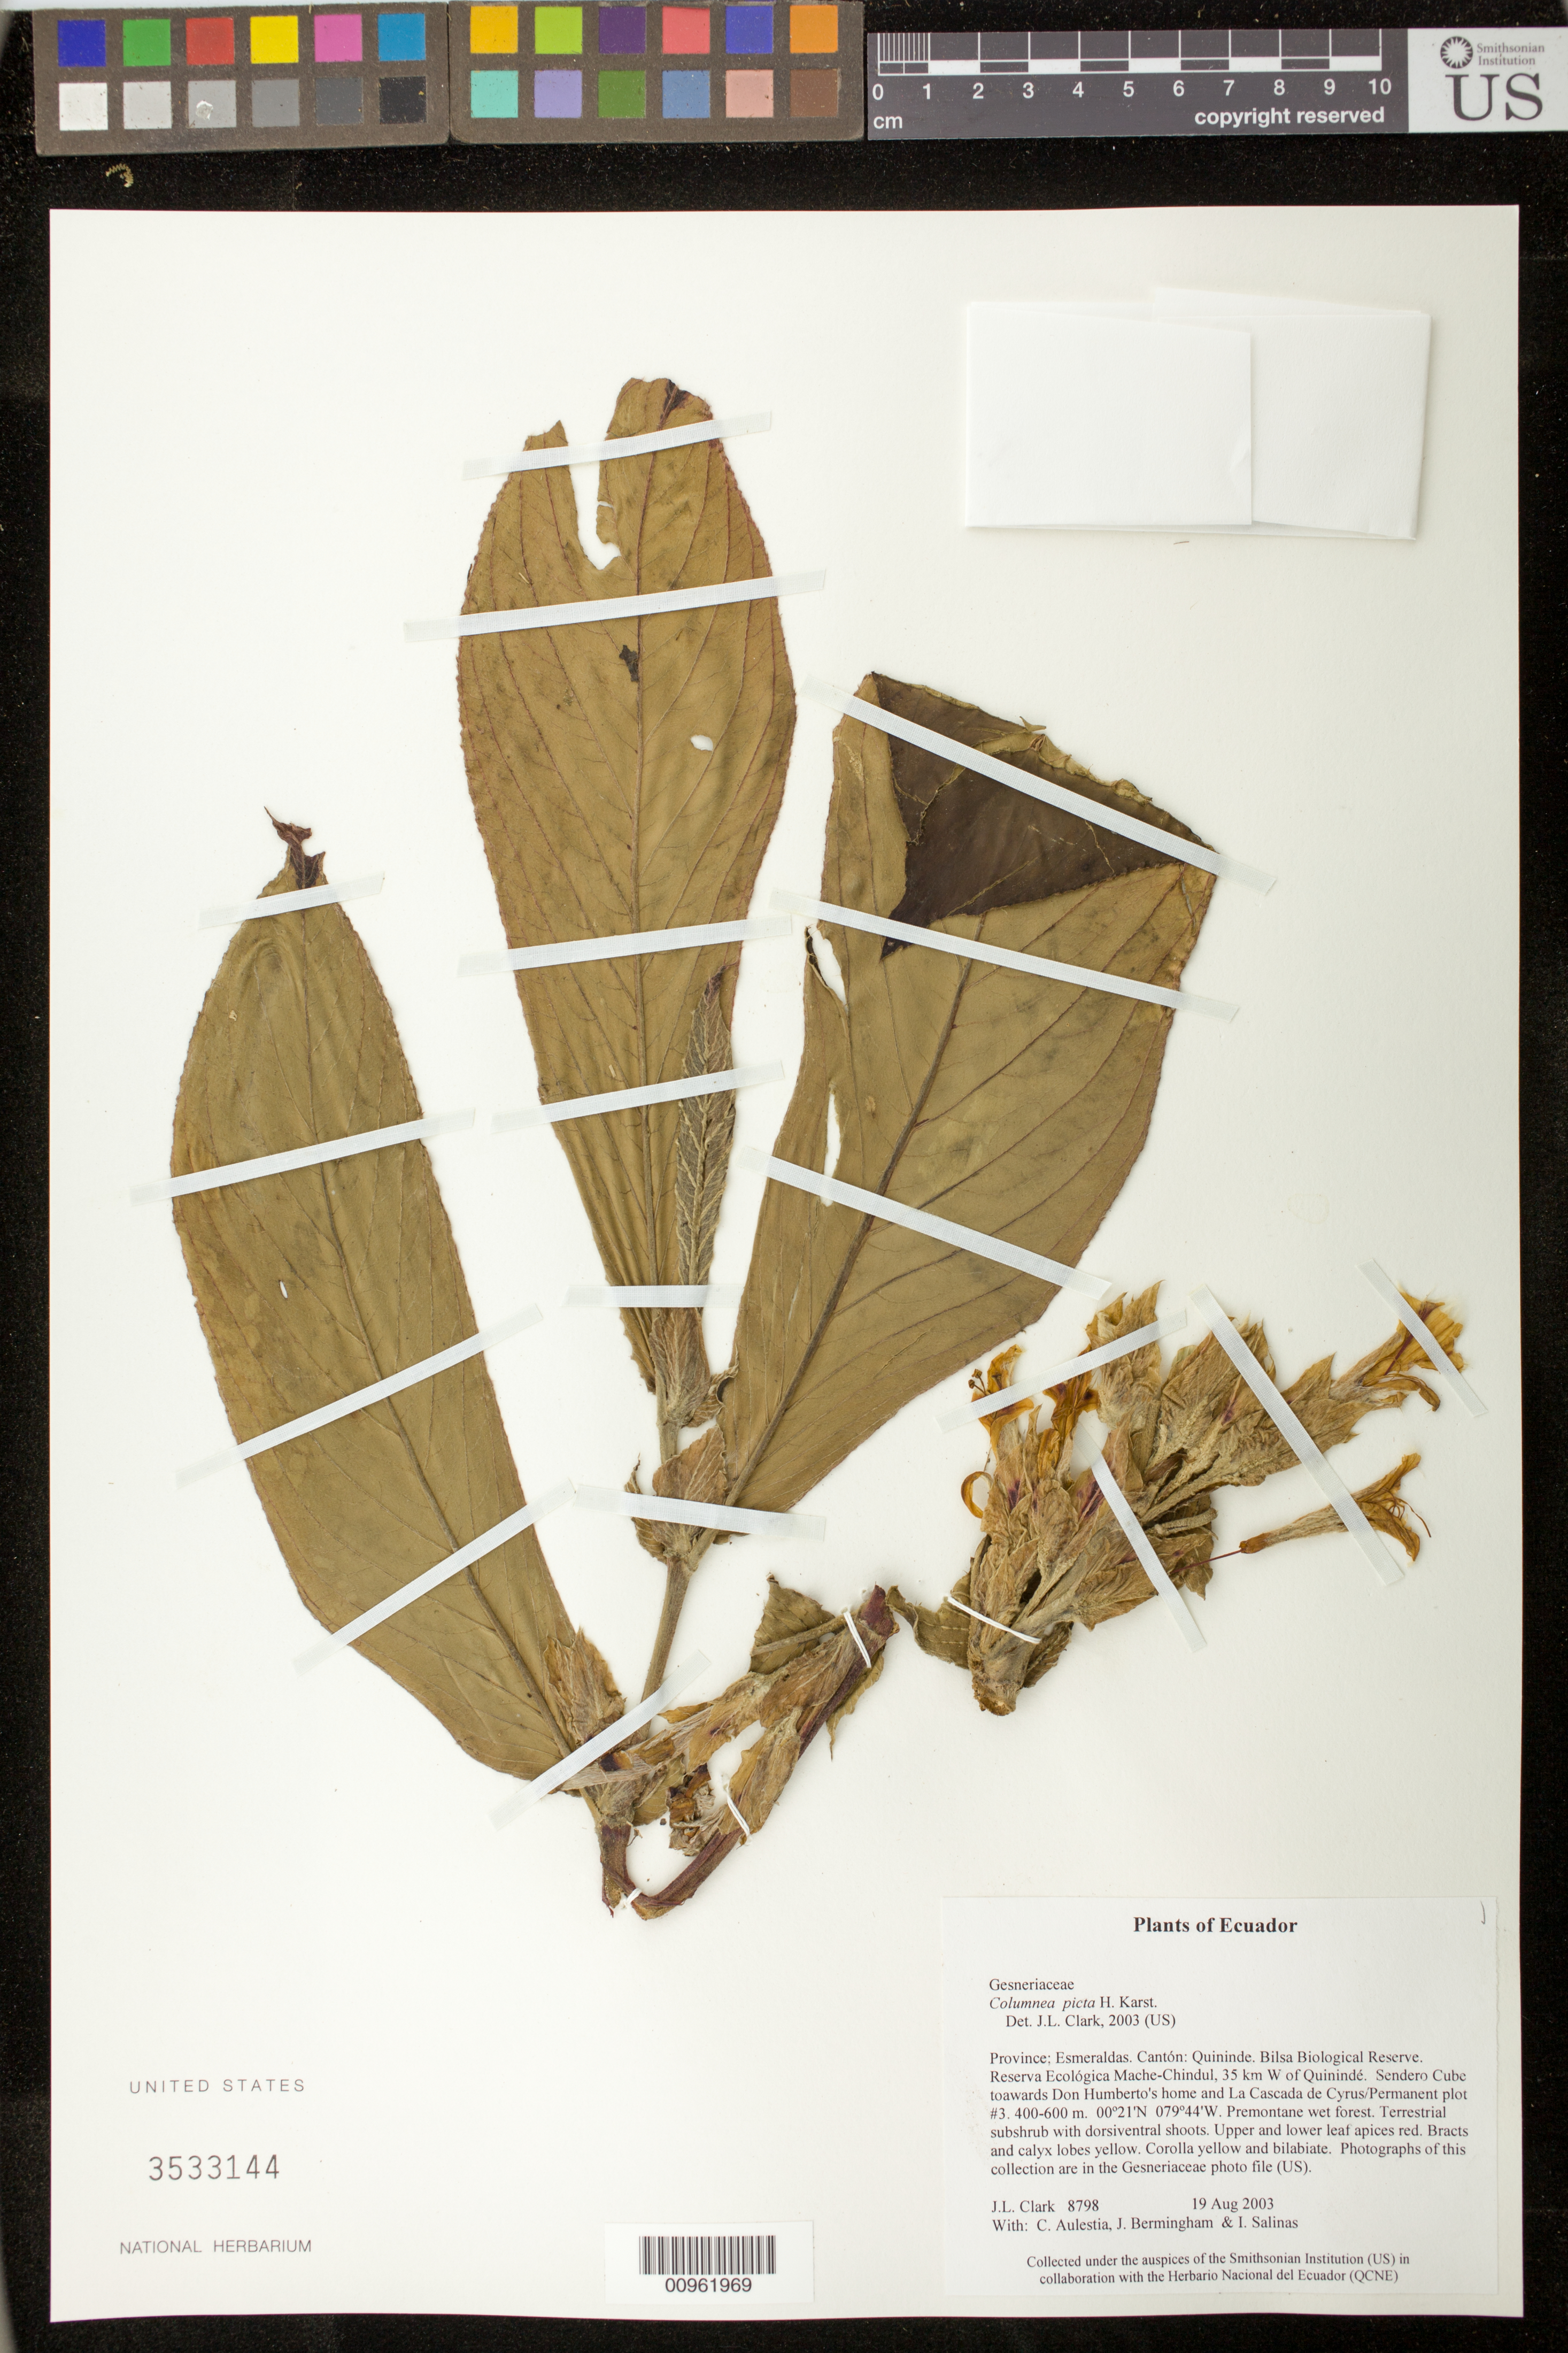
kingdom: Plantae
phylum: Tracheophyta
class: Magnoliopsida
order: Lamiales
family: Gesneriaceae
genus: Columnea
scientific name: Columnea karsteniana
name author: Singh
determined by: Skog, Laurence E.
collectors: J. L. Clark, C. Aulestia, J. Bermingham & I. Salinas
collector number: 8798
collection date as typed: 19 Aug 2003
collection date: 2003-08-19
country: Ecuador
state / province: Esmeraldas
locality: Quininde. Bilsa Biological Reserve. Reserva Ecológica Mache-Chindul, 35 km W of Quinindé. Sendero Cube toawards Don Humberto's home and La Cascada de Cyrus/Permanent plot #3.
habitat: Premontane wet forest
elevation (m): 400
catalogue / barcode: US 3533144